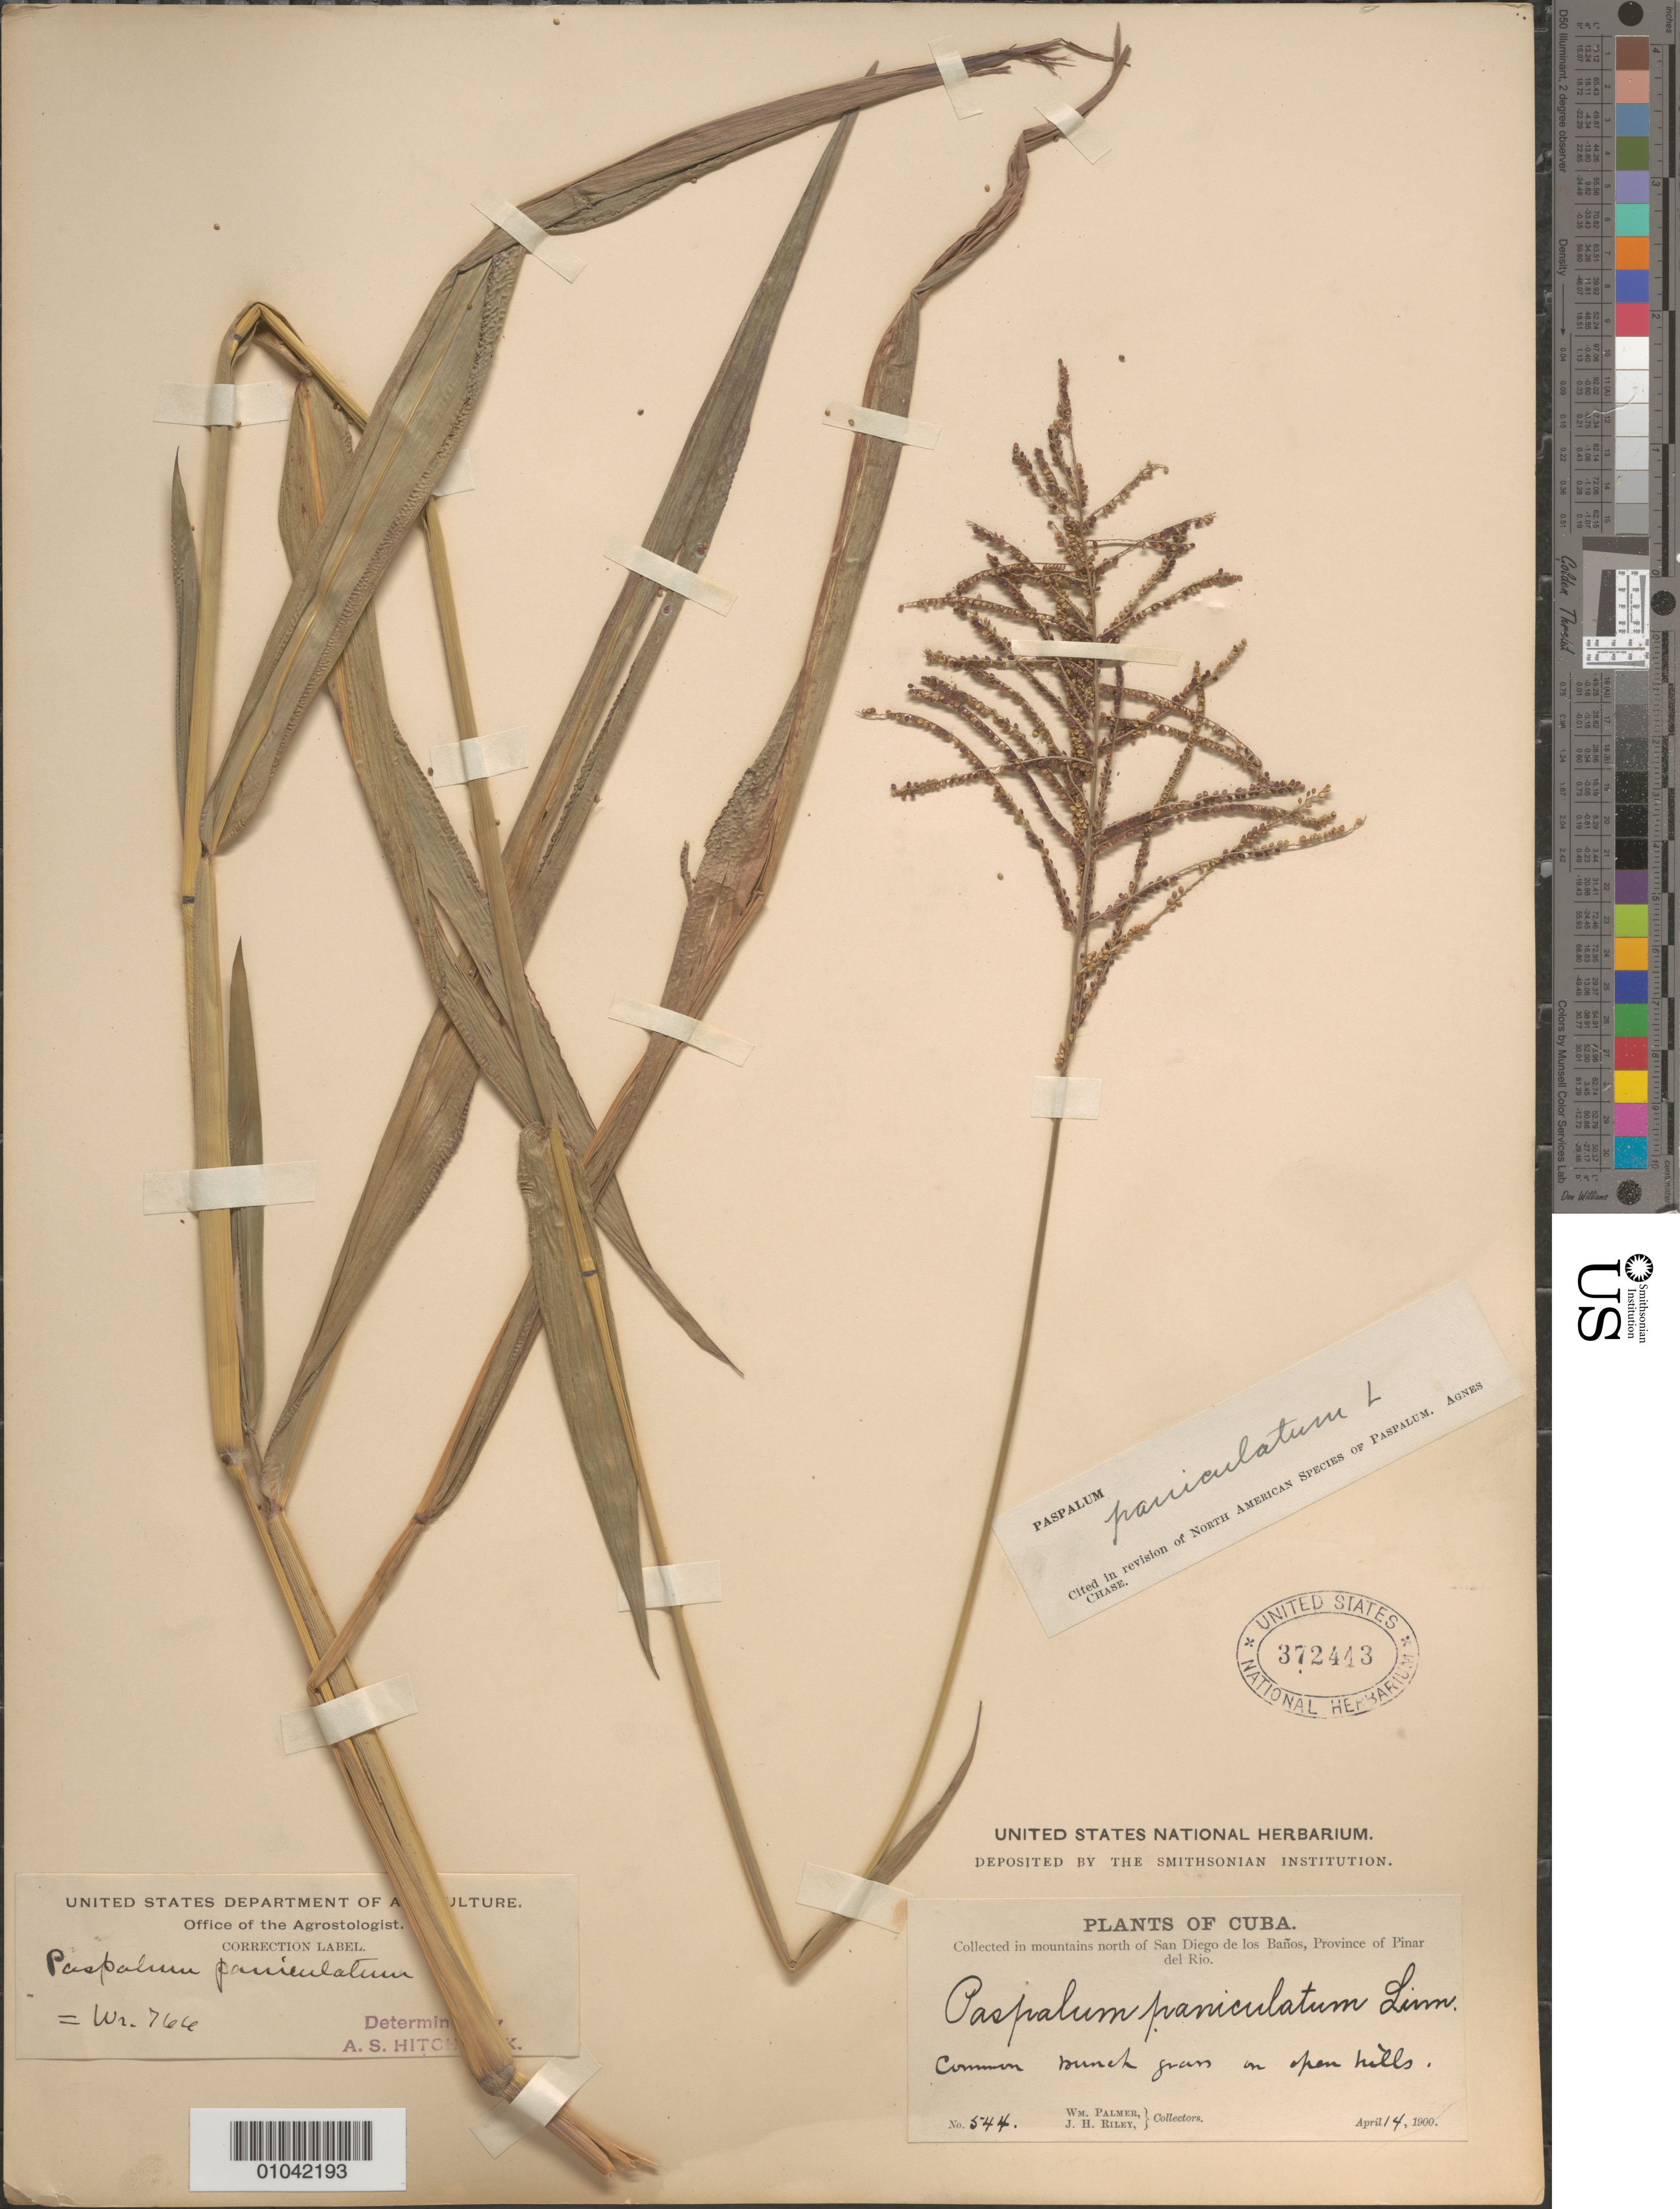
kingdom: Plantae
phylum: Tracheophyta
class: Liliopsida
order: Poales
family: Poaceae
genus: Paspalum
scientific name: Paspalum paniculatum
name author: L.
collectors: W. Palmer & J. H. Riley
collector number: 544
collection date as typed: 14 Apr 1900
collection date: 1900-04-14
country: Cuba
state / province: Pinar del Rio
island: Cuba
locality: N of San Diego de los Banos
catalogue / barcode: US 372443